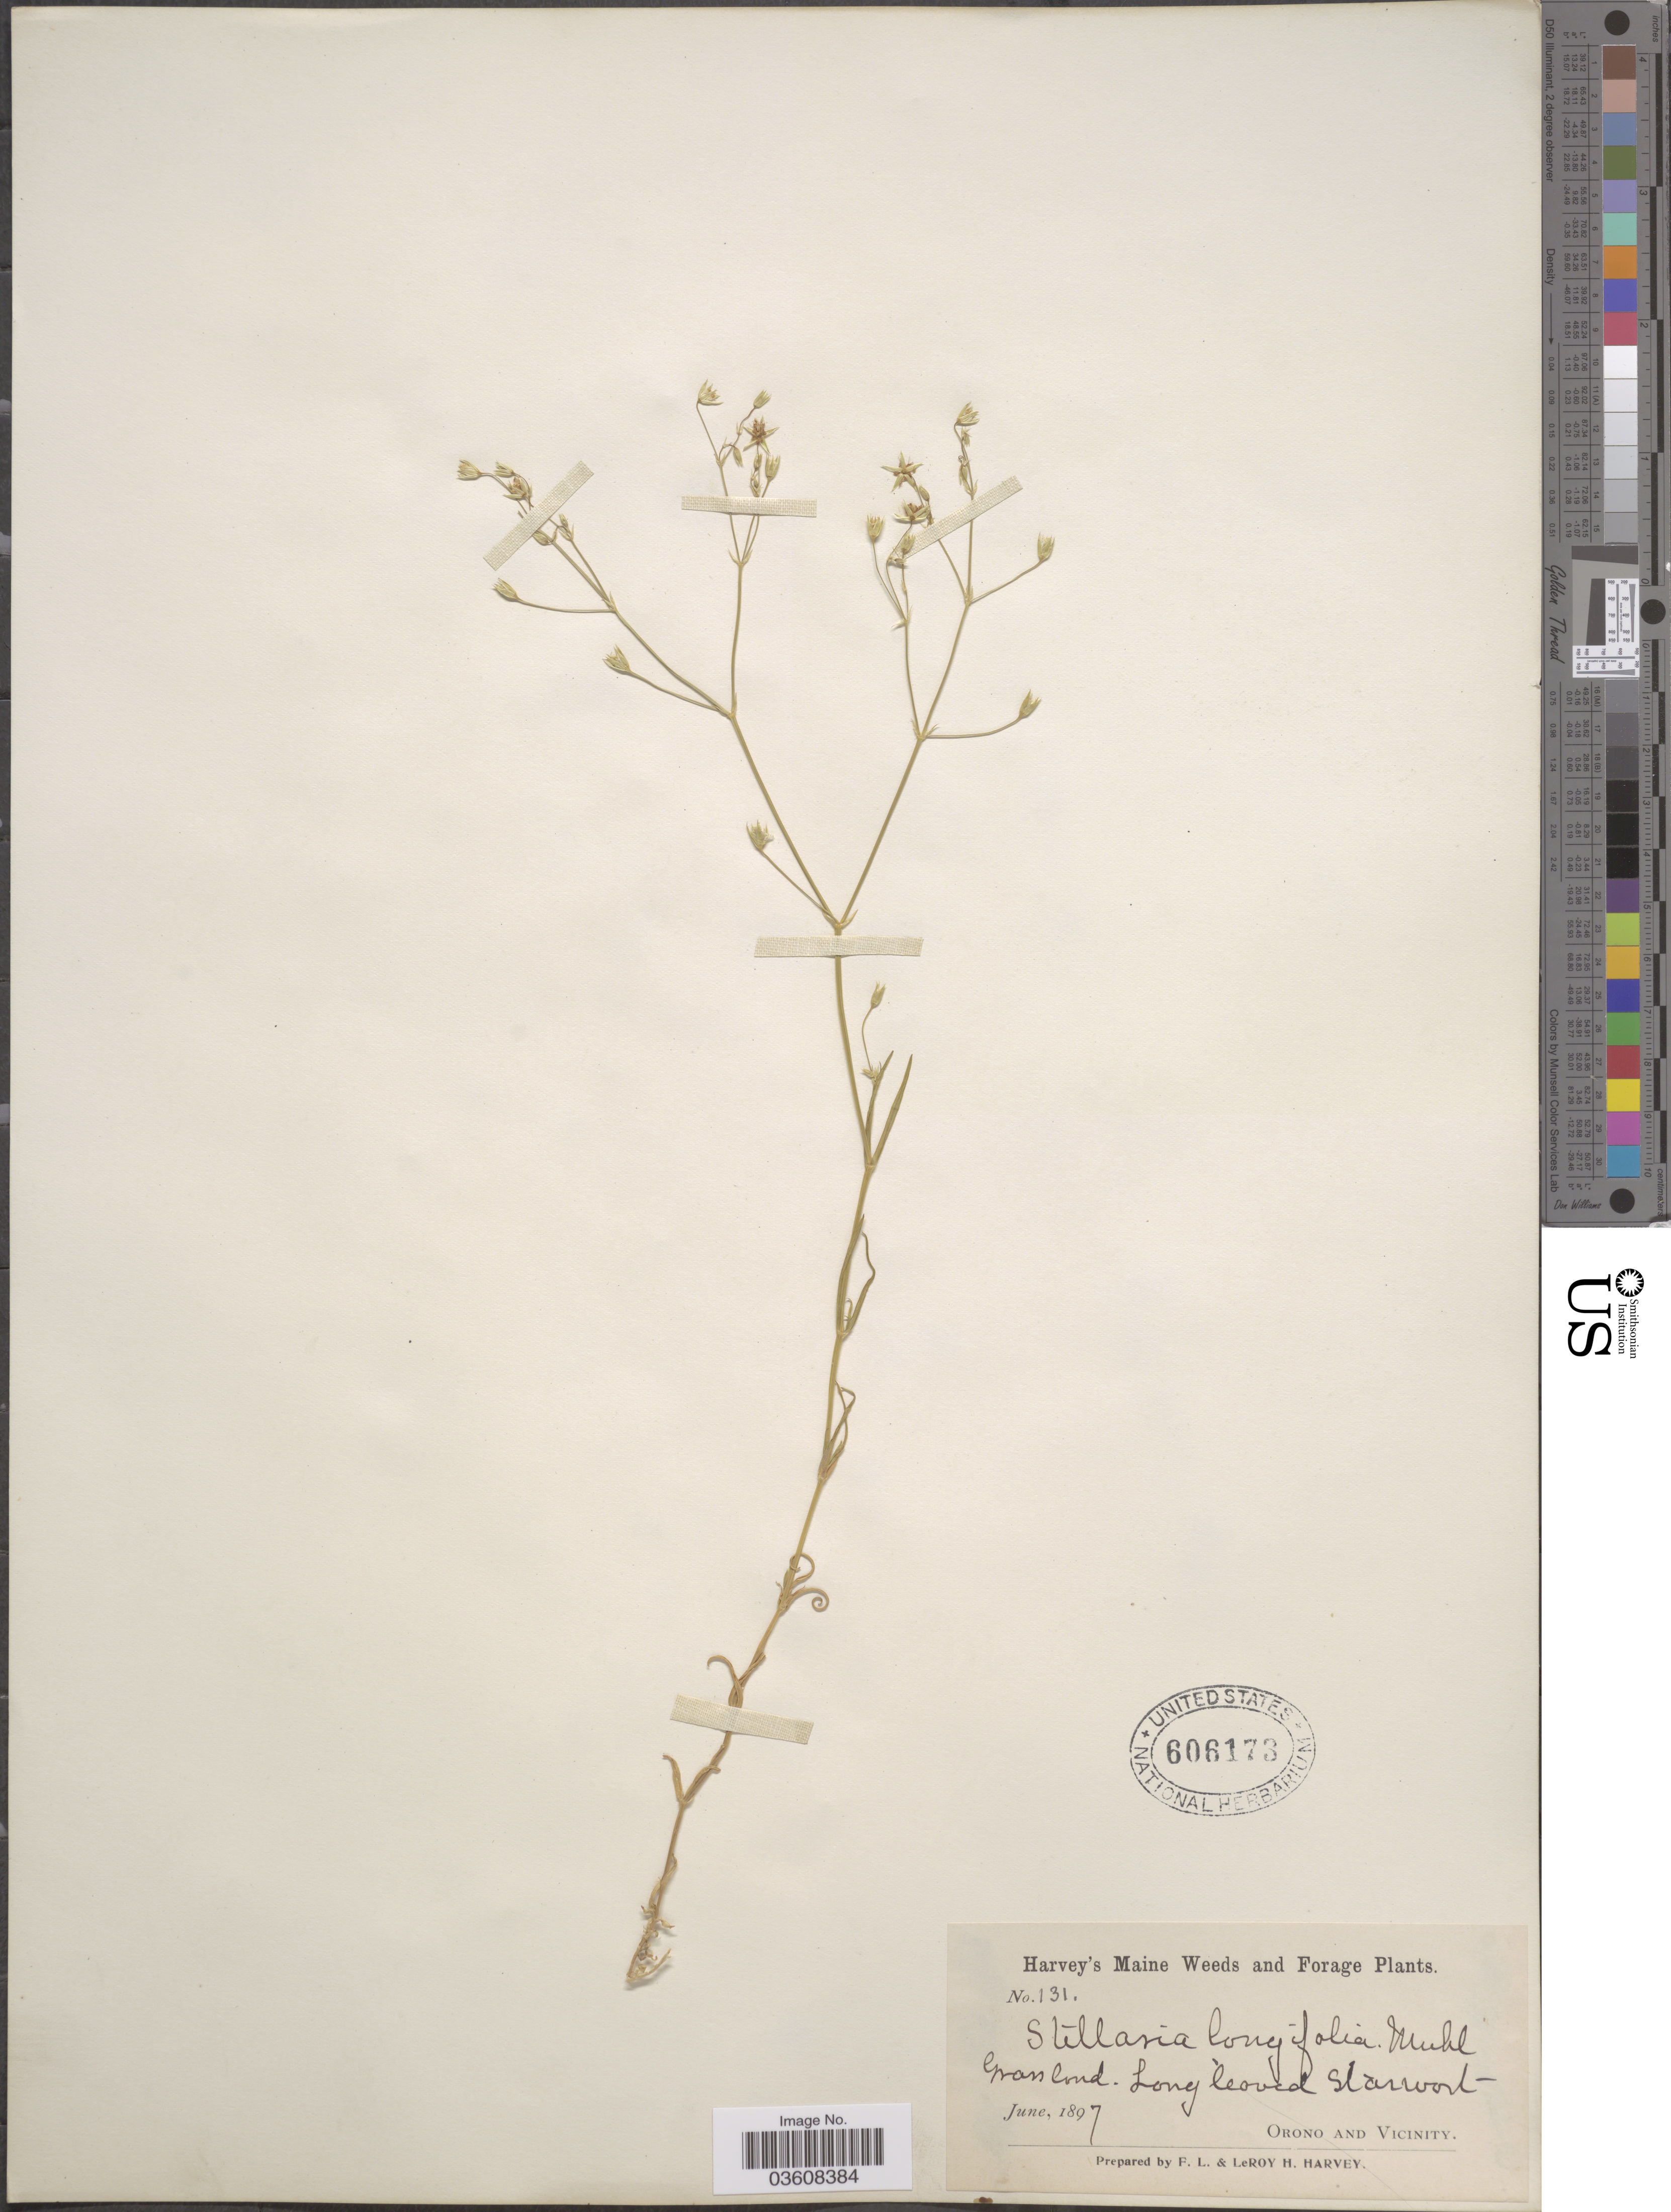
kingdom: Plantae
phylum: Tracheophyta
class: Magnoliopsida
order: Caryophyllales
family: Caryophyllaceae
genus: Stellaria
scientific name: Stellaria longifolia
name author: Muhl. ex Willd.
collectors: F. L. Harvey & L. H. Harvey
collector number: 131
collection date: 1897-06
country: United States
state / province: Maine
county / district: Penobscot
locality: Grassland. Orono and Vicinity.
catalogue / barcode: US 606173